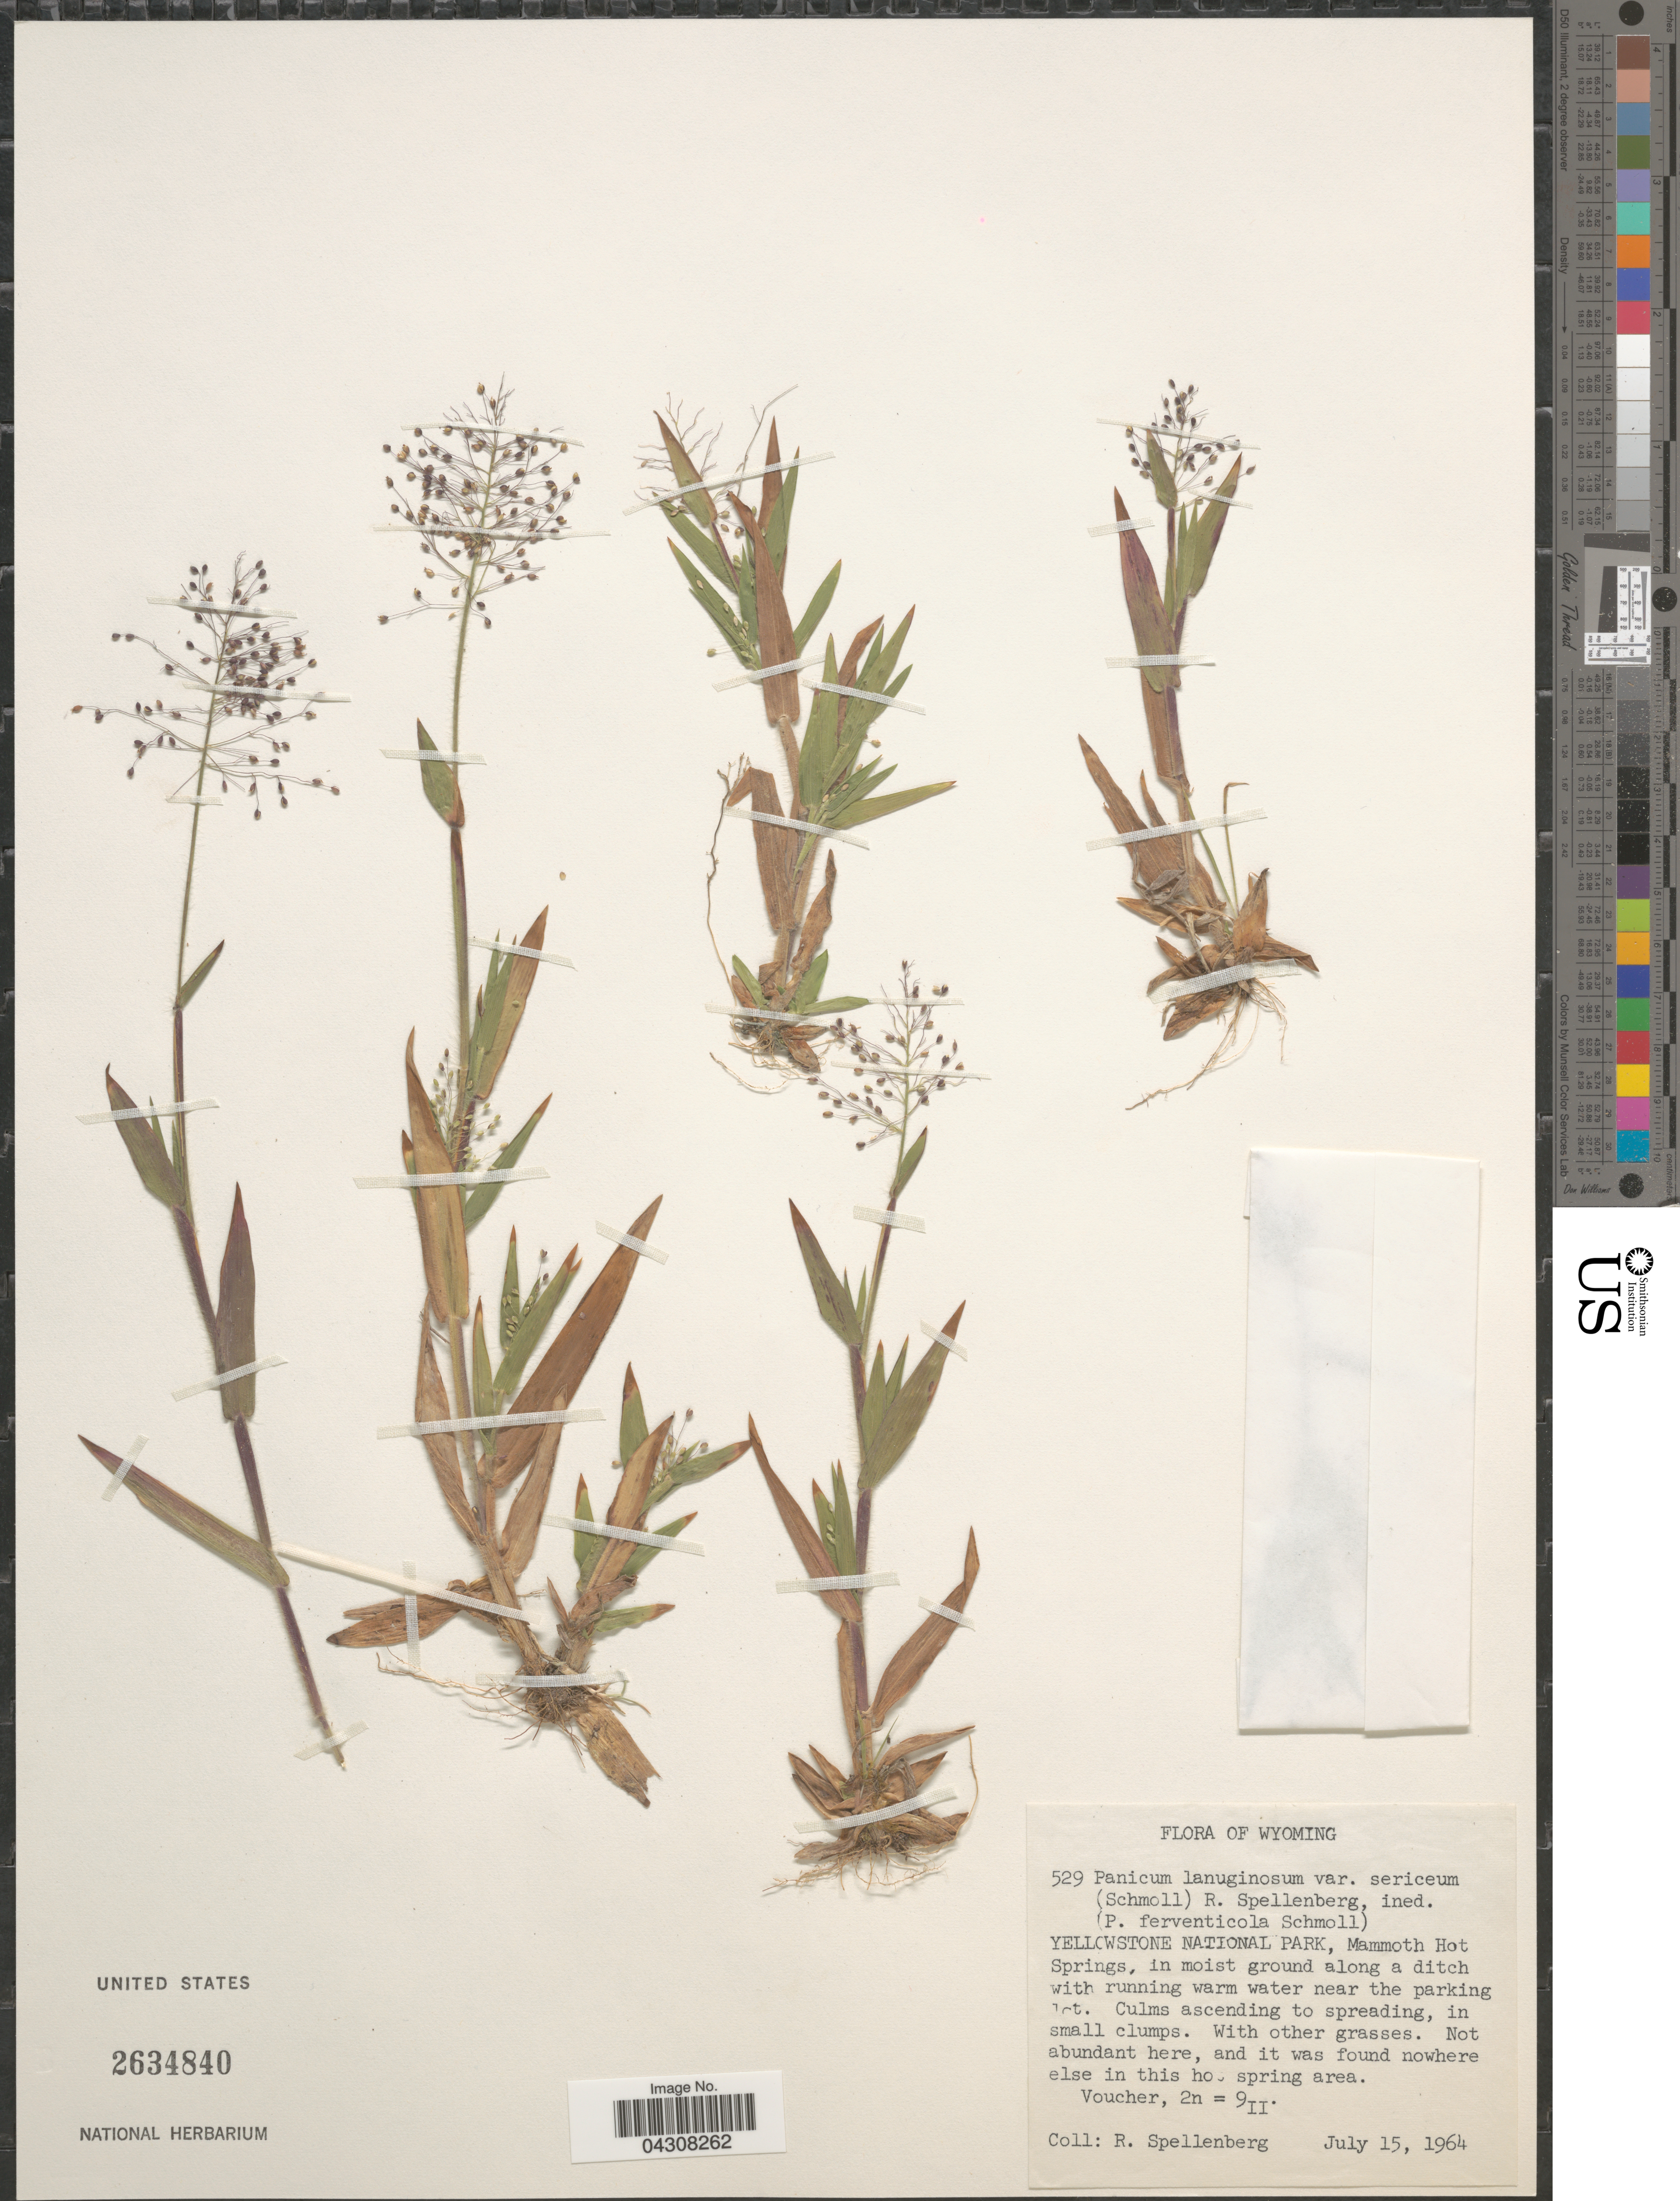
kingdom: Plantae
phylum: Tracheophyta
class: Liliopsida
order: Poales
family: Poaceae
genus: Dichanthelium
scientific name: Dichanthelium acuminatum var. acuminatum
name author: (Sw.) Gould & C.A. Clark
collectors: R. Spellenberg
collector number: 529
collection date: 1964-07-15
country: United States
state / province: Wyoming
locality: Yellowstone National Park, Mammoth Hot Springs, in moist ground along a ditch with running warm water near the parking lot.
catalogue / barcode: US 2634840